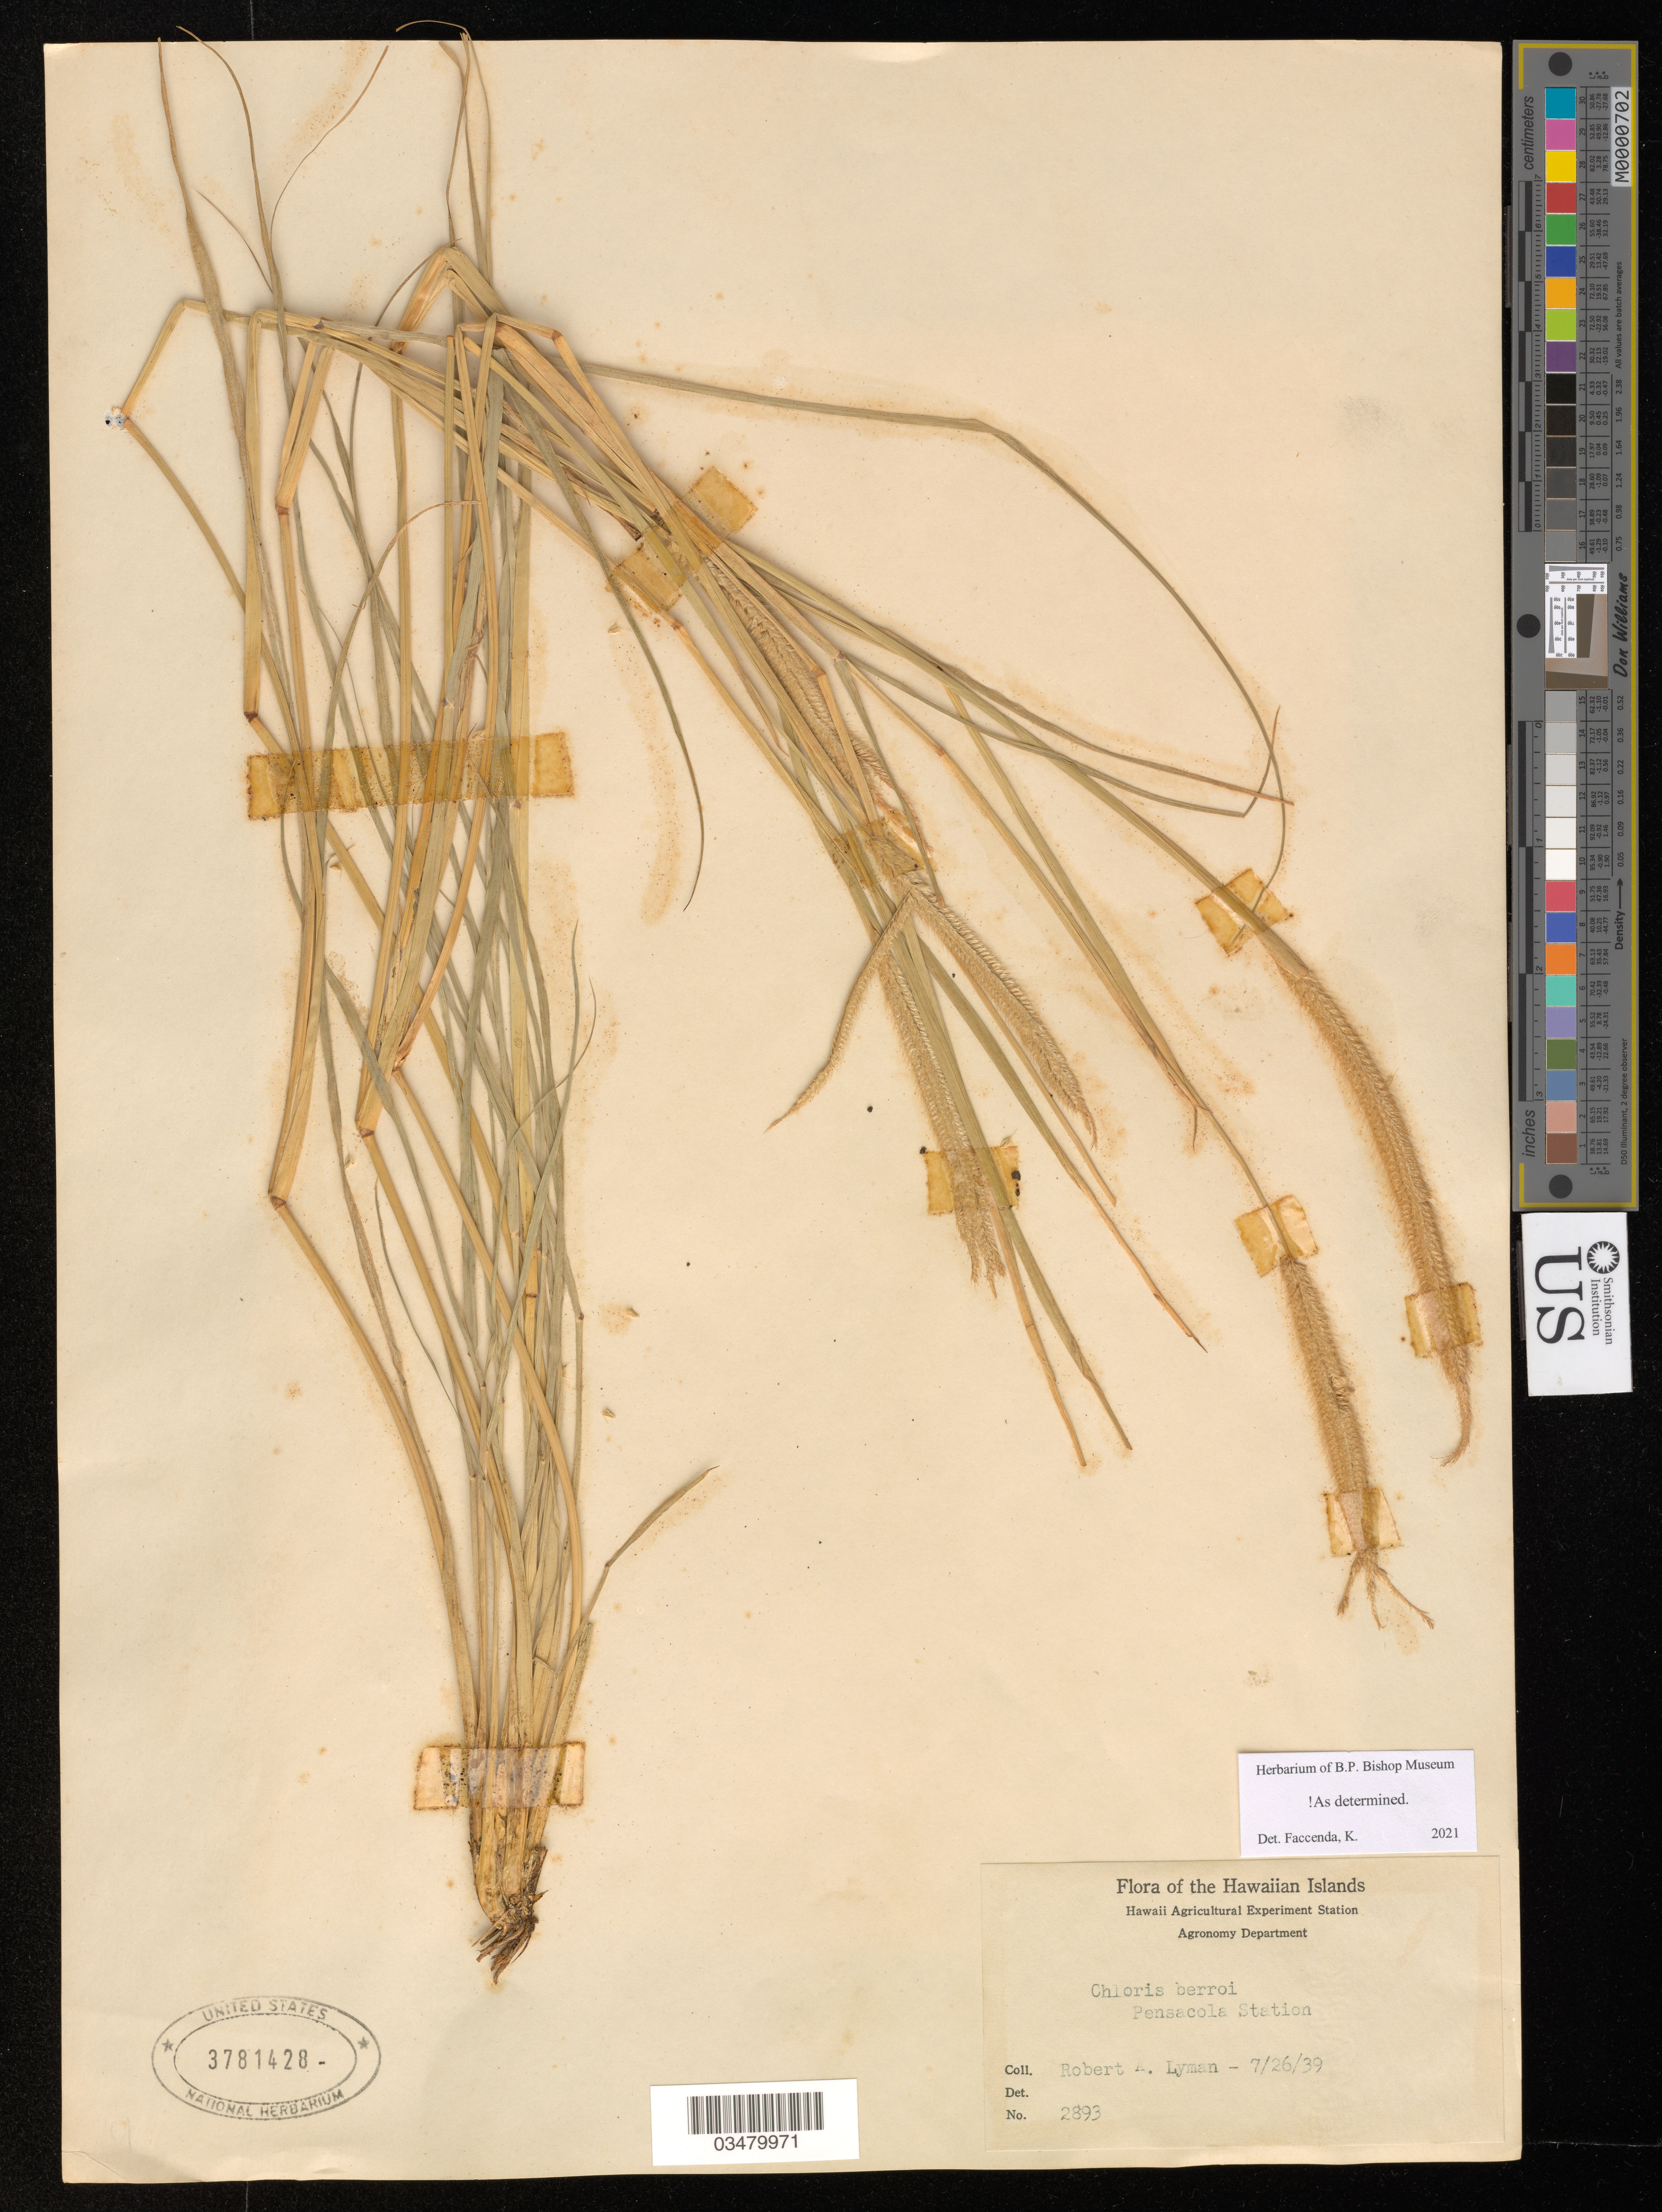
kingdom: Plantae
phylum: Tracheophyta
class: Liliopsida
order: Poales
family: Poaceae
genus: Stapfochloa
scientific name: Stapfochloa berroi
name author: (Arechav.) P.M. Peterson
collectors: R. Lyman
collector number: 2893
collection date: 1939-07-26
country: United States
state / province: Hawaii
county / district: Honolulu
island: Oahu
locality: Pensacola Station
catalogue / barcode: US 3781428